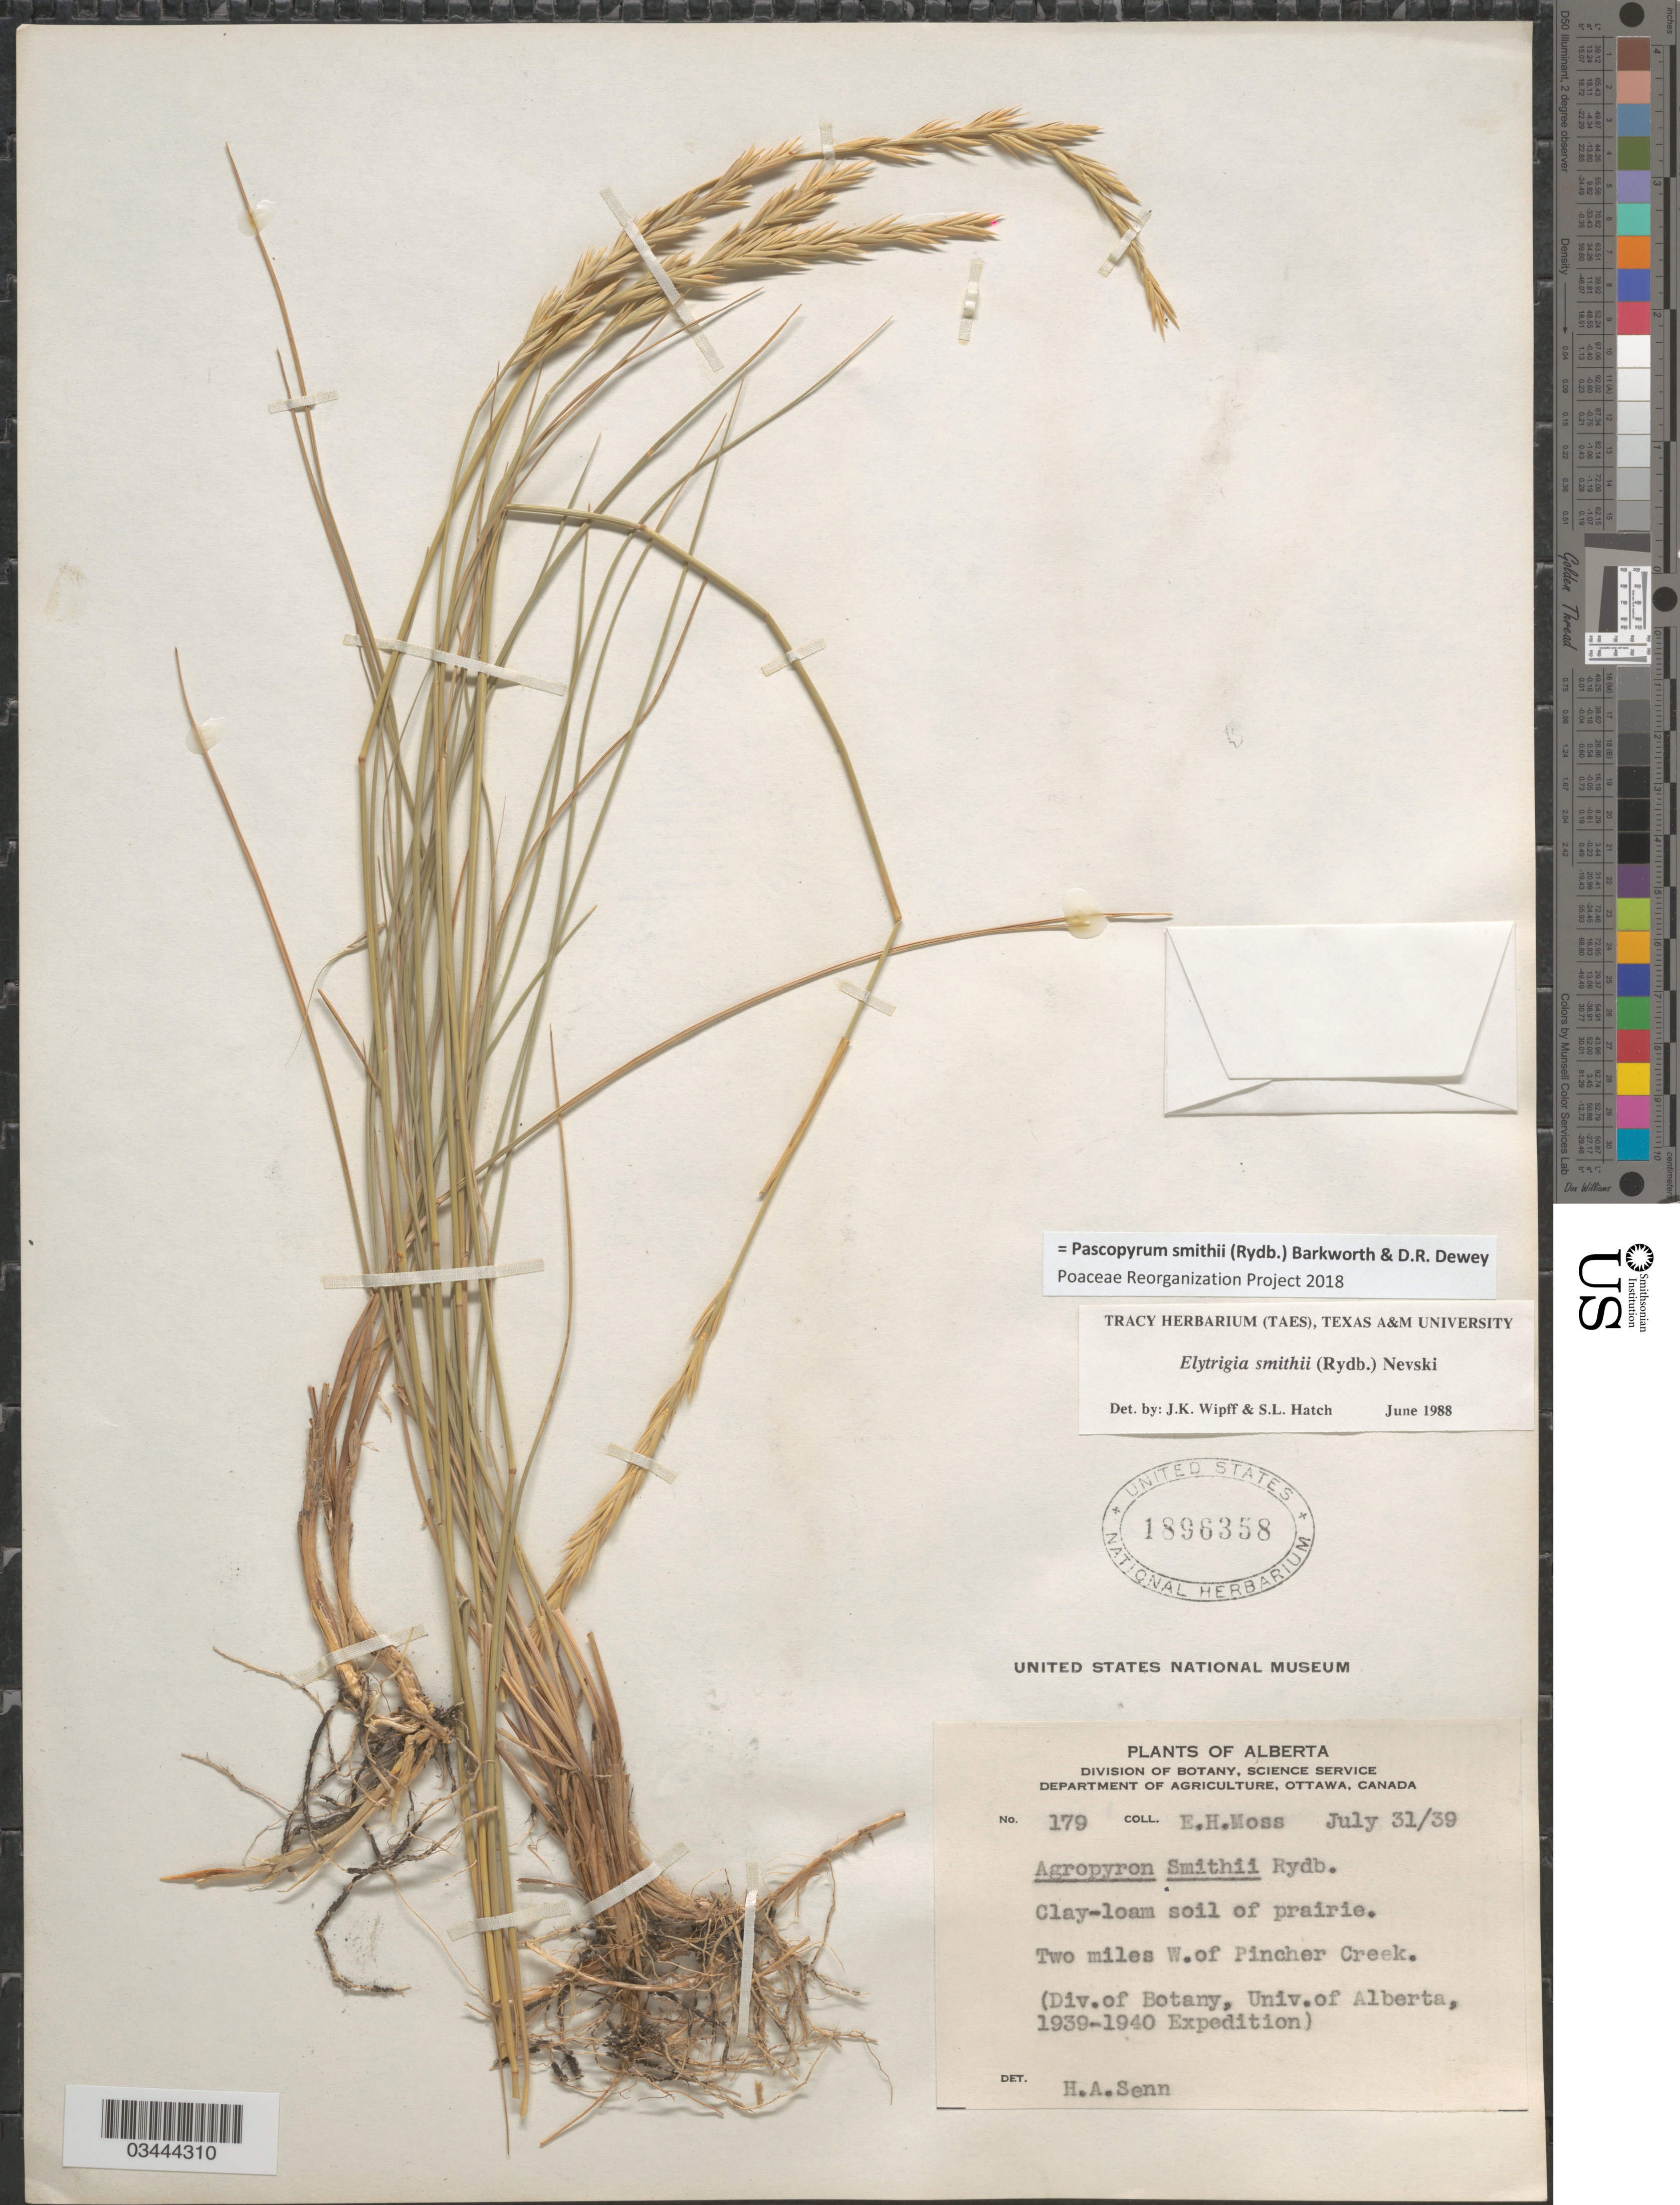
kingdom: Plantae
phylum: Tracheophyta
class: Liliopsida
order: Poales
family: Poaceae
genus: Pascopyrum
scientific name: Pascopyrum smithii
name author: (Rydb.) Barkworth & Dewey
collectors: E. Moss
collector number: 179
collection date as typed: Transcribed d/m/y: 31/7/39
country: Canada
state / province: Alberta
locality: Two miles W. of Pincher Creek. (Div. of Botany, Univ. of Alberta, 1939-1940 Expedition).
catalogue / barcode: US 1896358